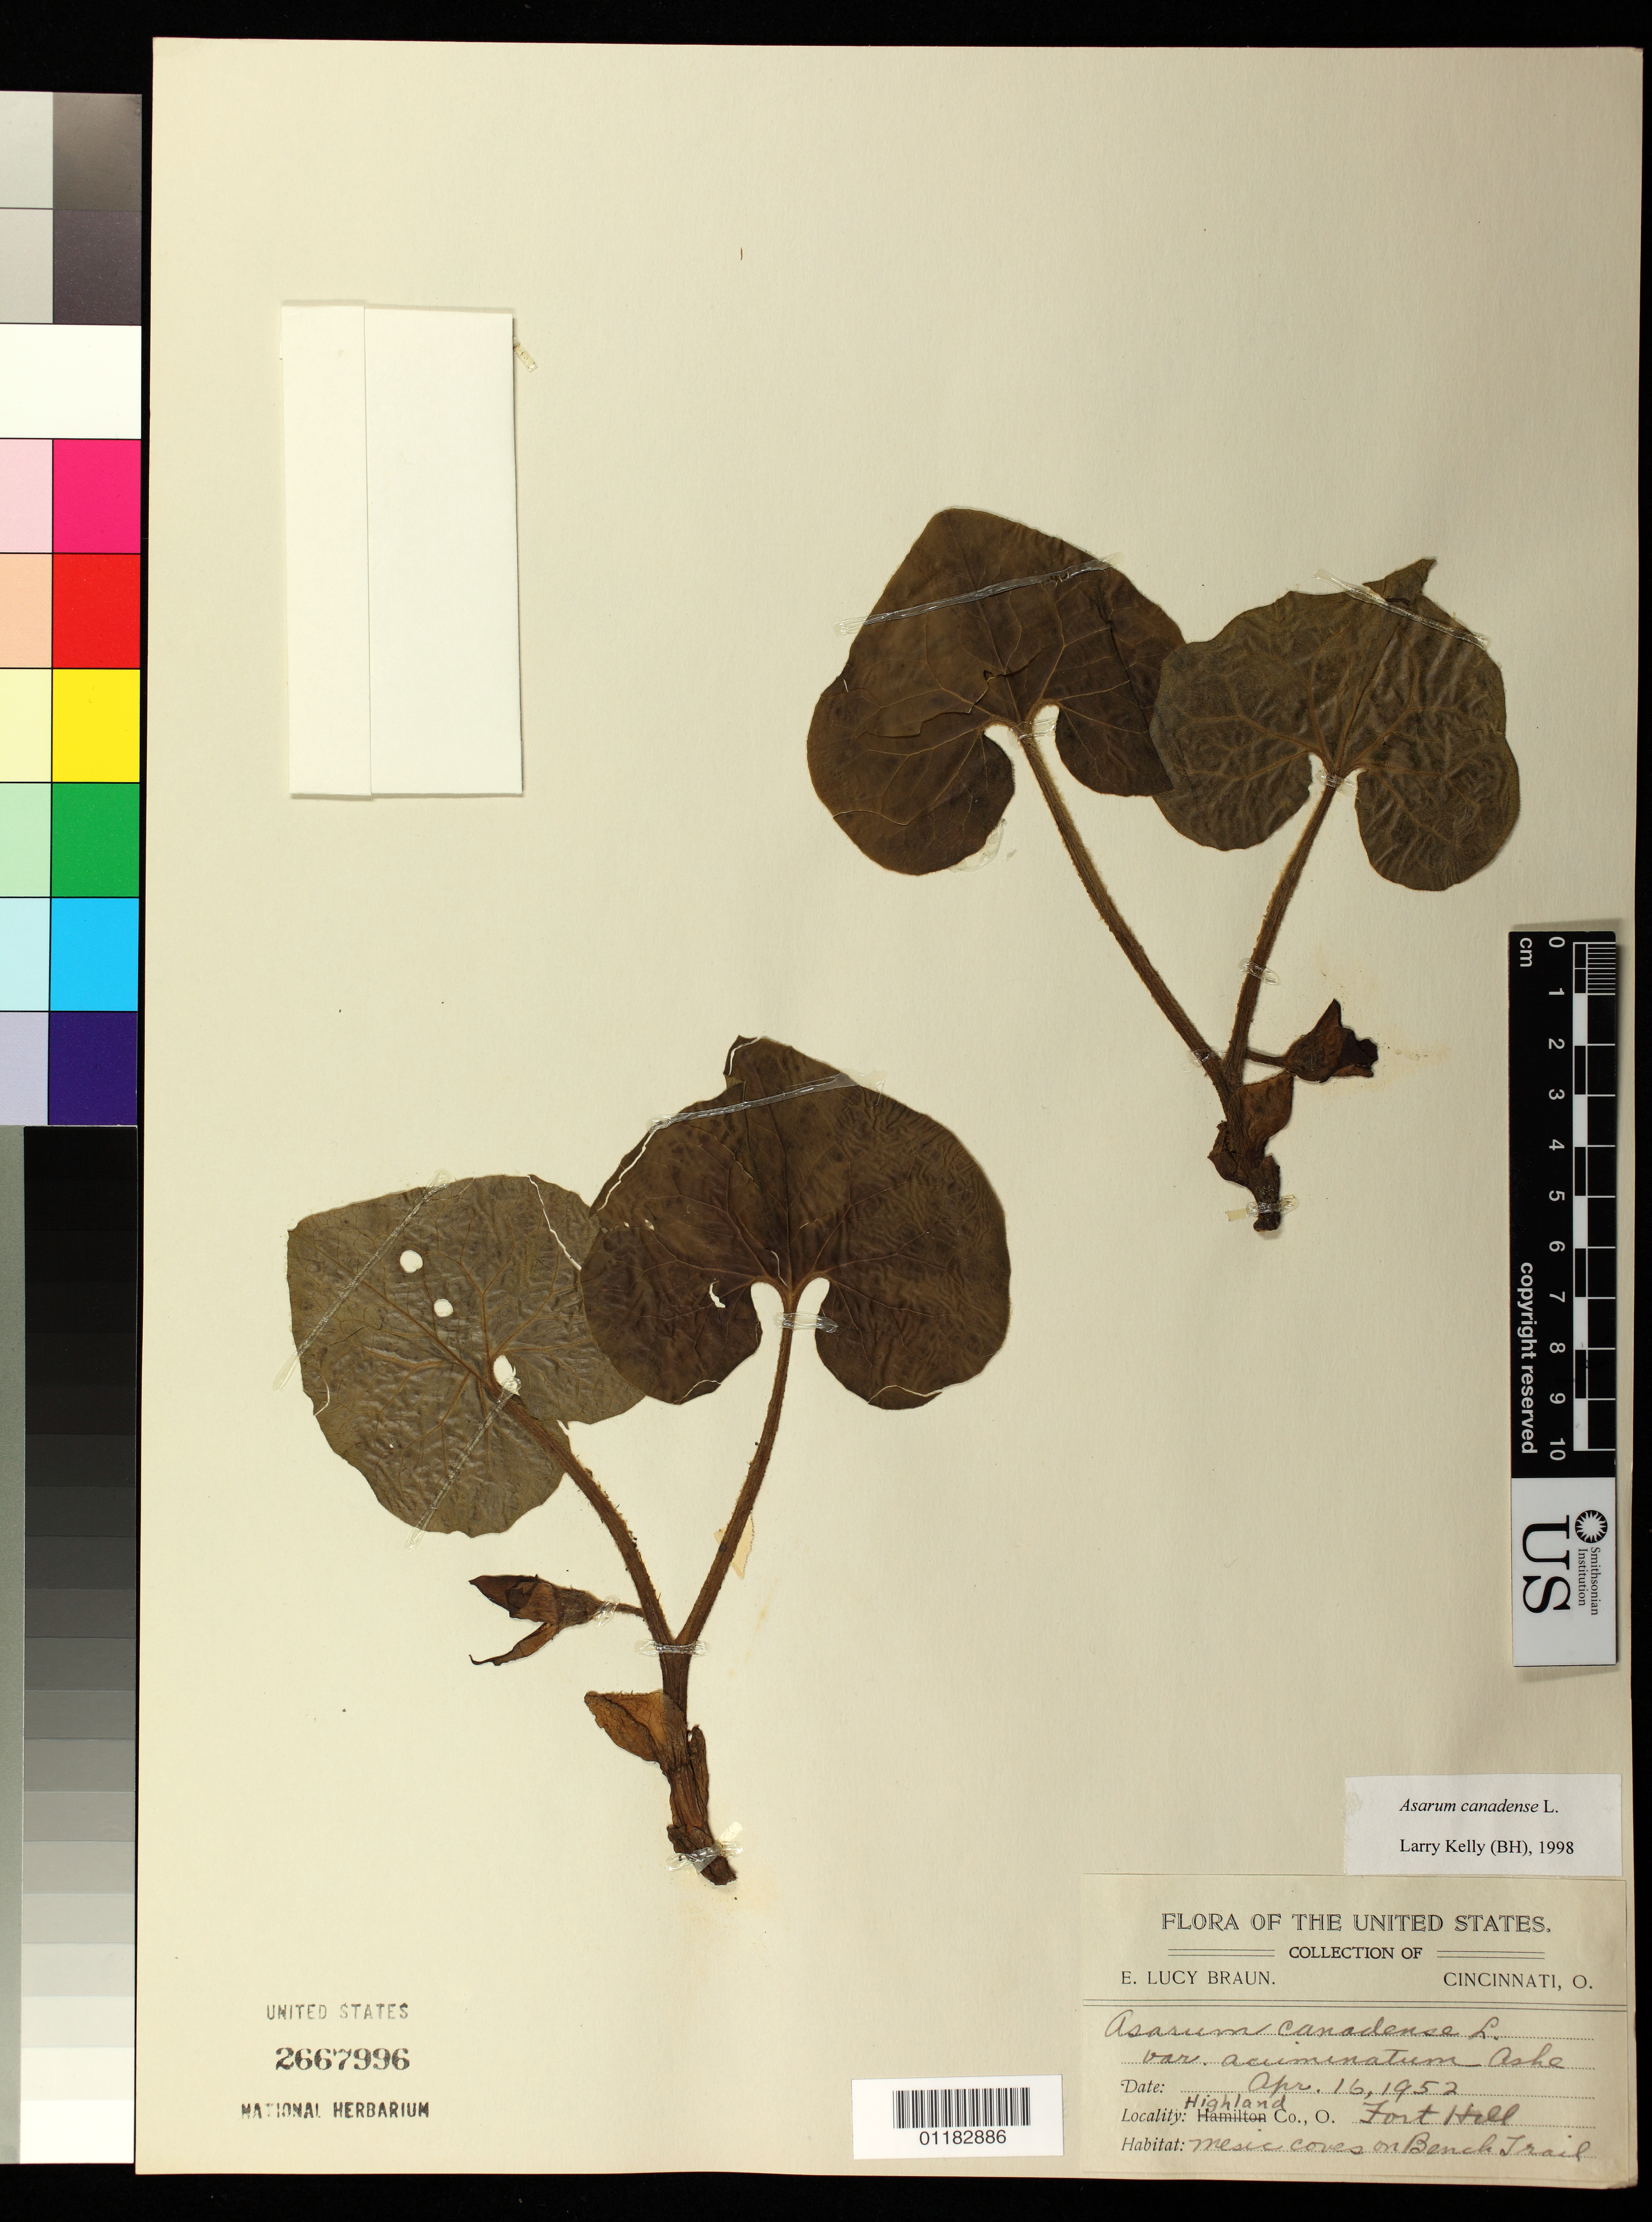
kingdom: Plantae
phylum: Tracheophyta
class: Magnoliopsida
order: Piperales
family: Aristolochiaceae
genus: Asarum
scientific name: Asarum canadense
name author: L.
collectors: E. L. Braun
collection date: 1952-04-16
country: United States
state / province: Ohio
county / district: Highland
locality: Highland Co. Fort Hill. Mesic coves on Bench Trail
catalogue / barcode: US 2667996